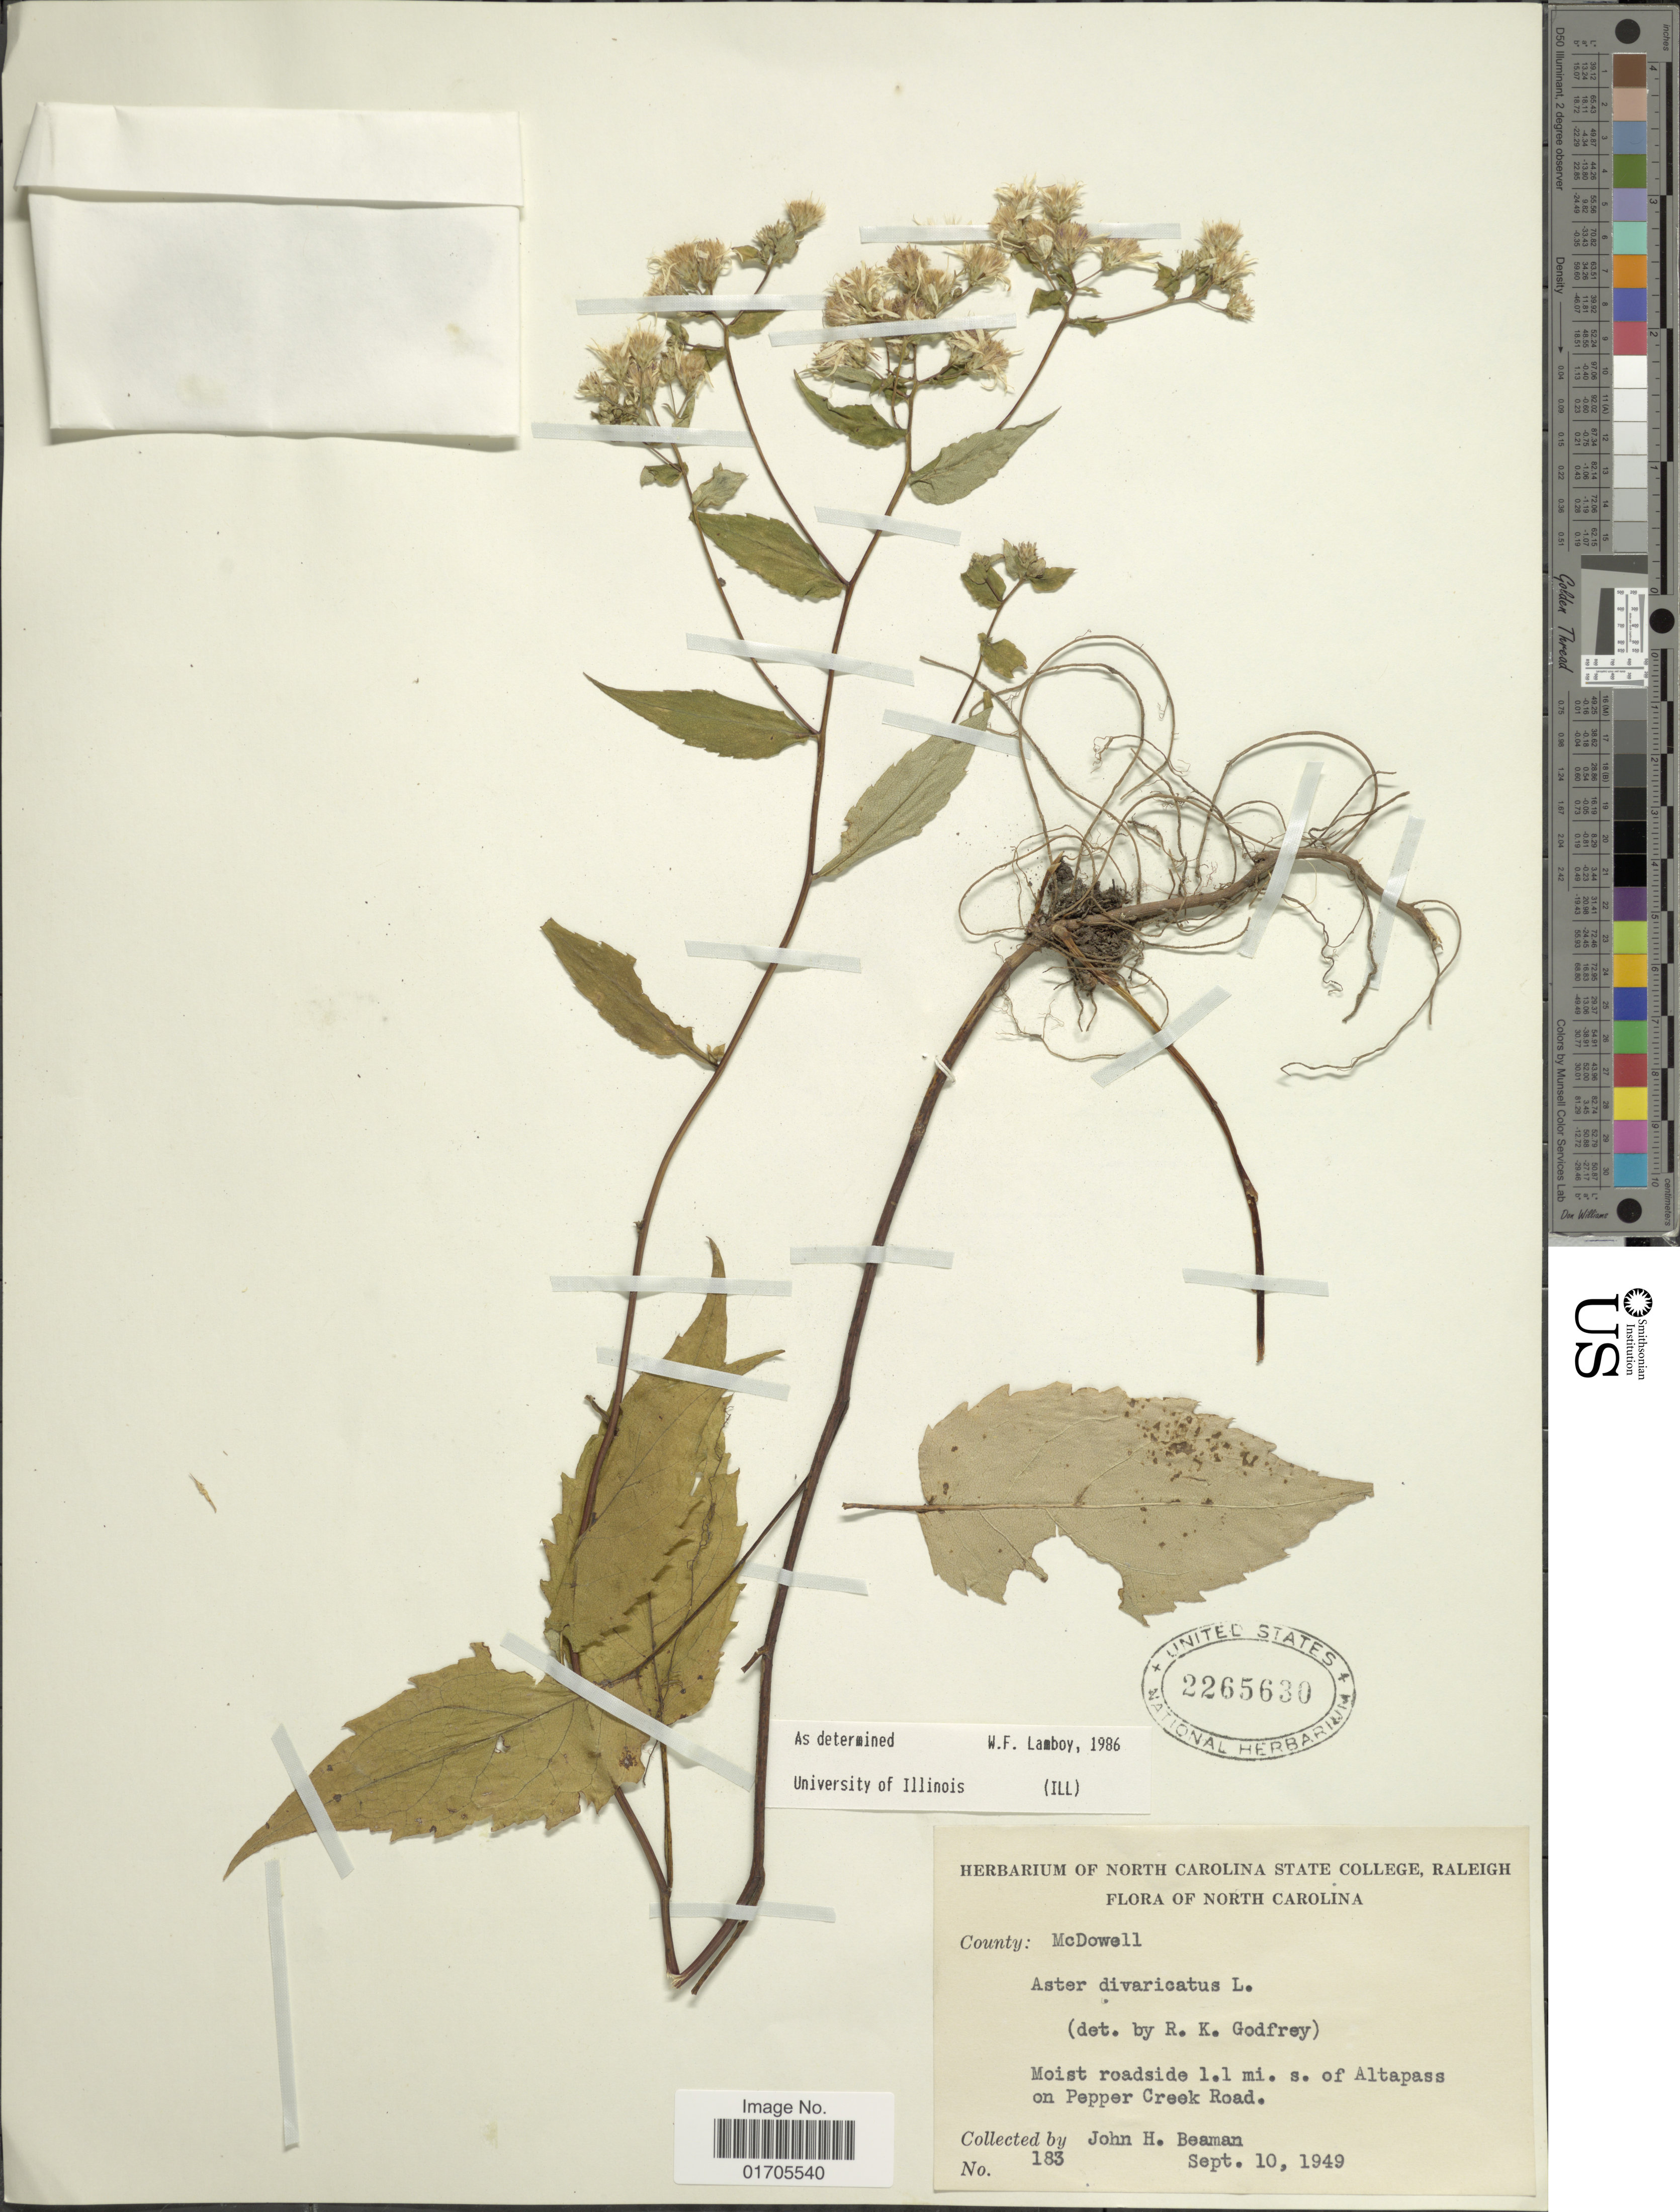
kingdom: Plantae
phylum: Tracheophyta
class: Magnoliopsida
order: Asterales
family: Asteraceae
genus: Eurybia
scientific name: Eurybia divaricata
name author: (L.) G.L. Nesom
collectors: J. H. Beaman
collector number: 183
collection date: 1949-09-10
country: United States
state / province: North Carolina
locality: North Carolina. County: McDowell. Moist roadside 1.1 mi. s. of Altapass on Pepper Creek Road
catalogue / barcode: US 2265630